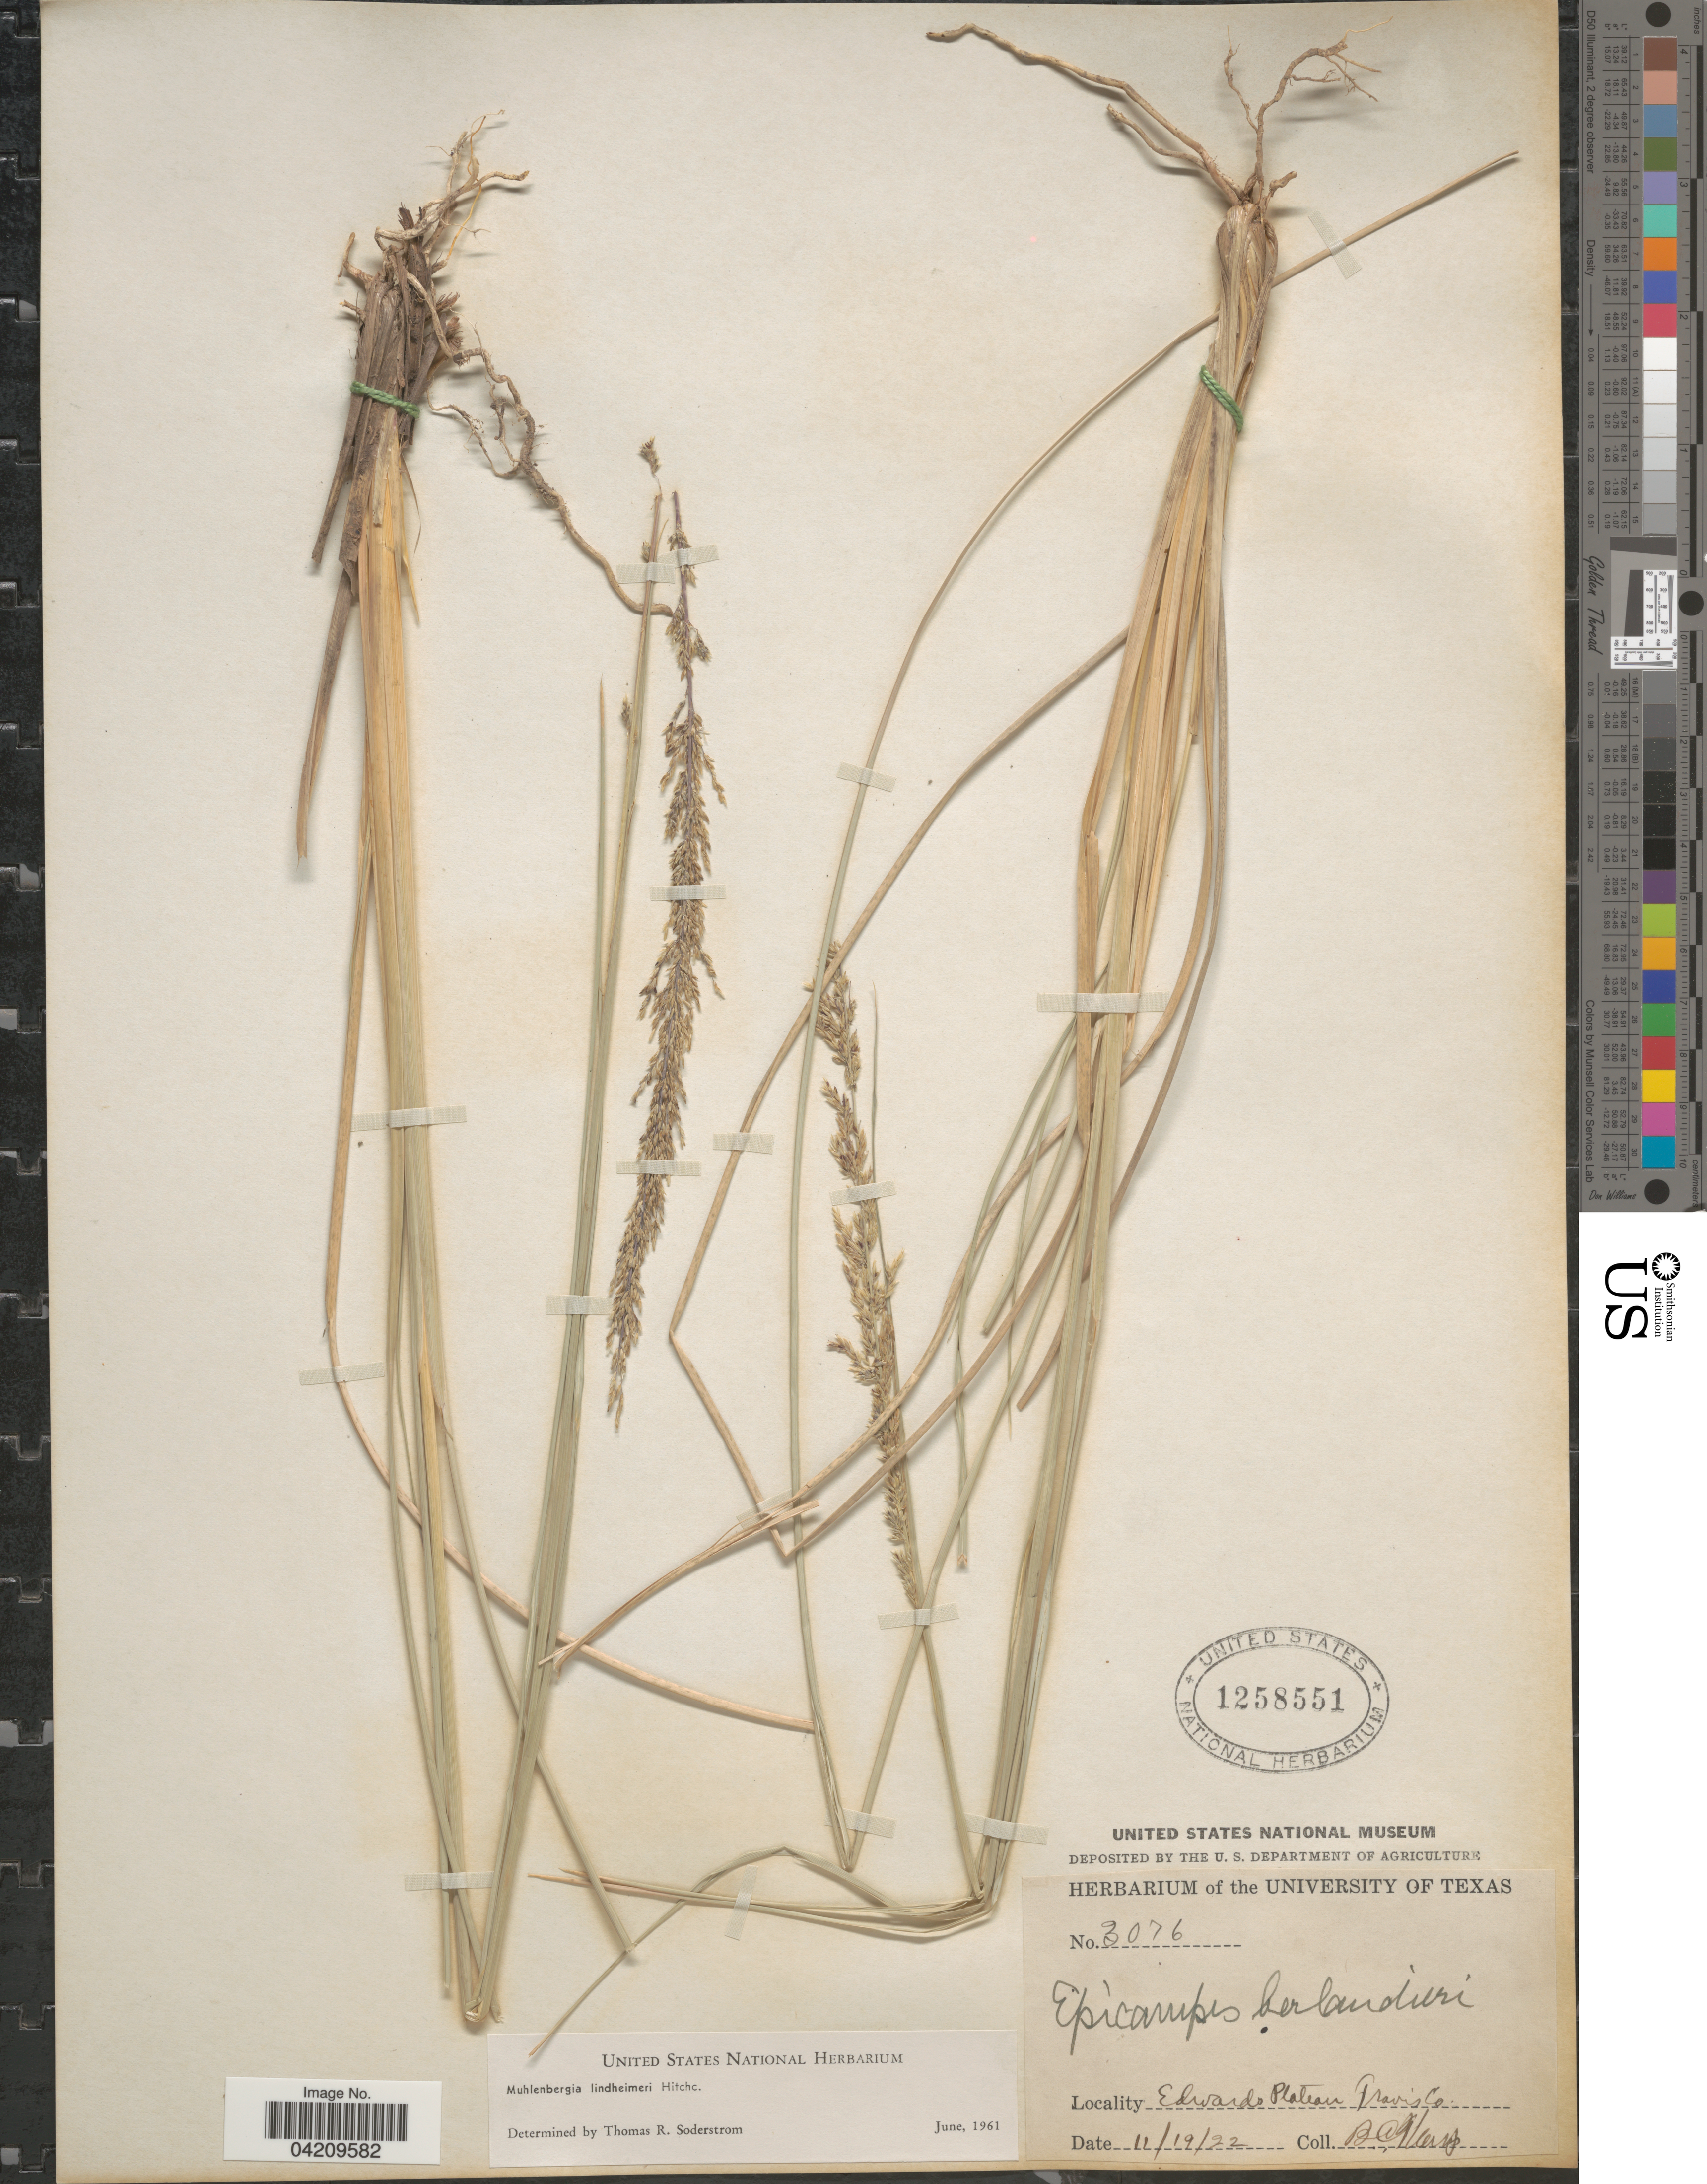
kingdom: Plantae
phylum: Tracheophyta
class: Liliopsida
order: Poales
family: Poaceae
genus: Muhlenbergia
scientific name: Muhlenbergia lindheimeri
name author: Hitchc.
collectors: B. C. Tharp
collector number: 3076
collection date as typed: Transcribed d/m/y: 19/12/22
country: United States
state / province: Texas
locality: Edwards Plateau Travis Co.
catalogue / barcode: US 1258551